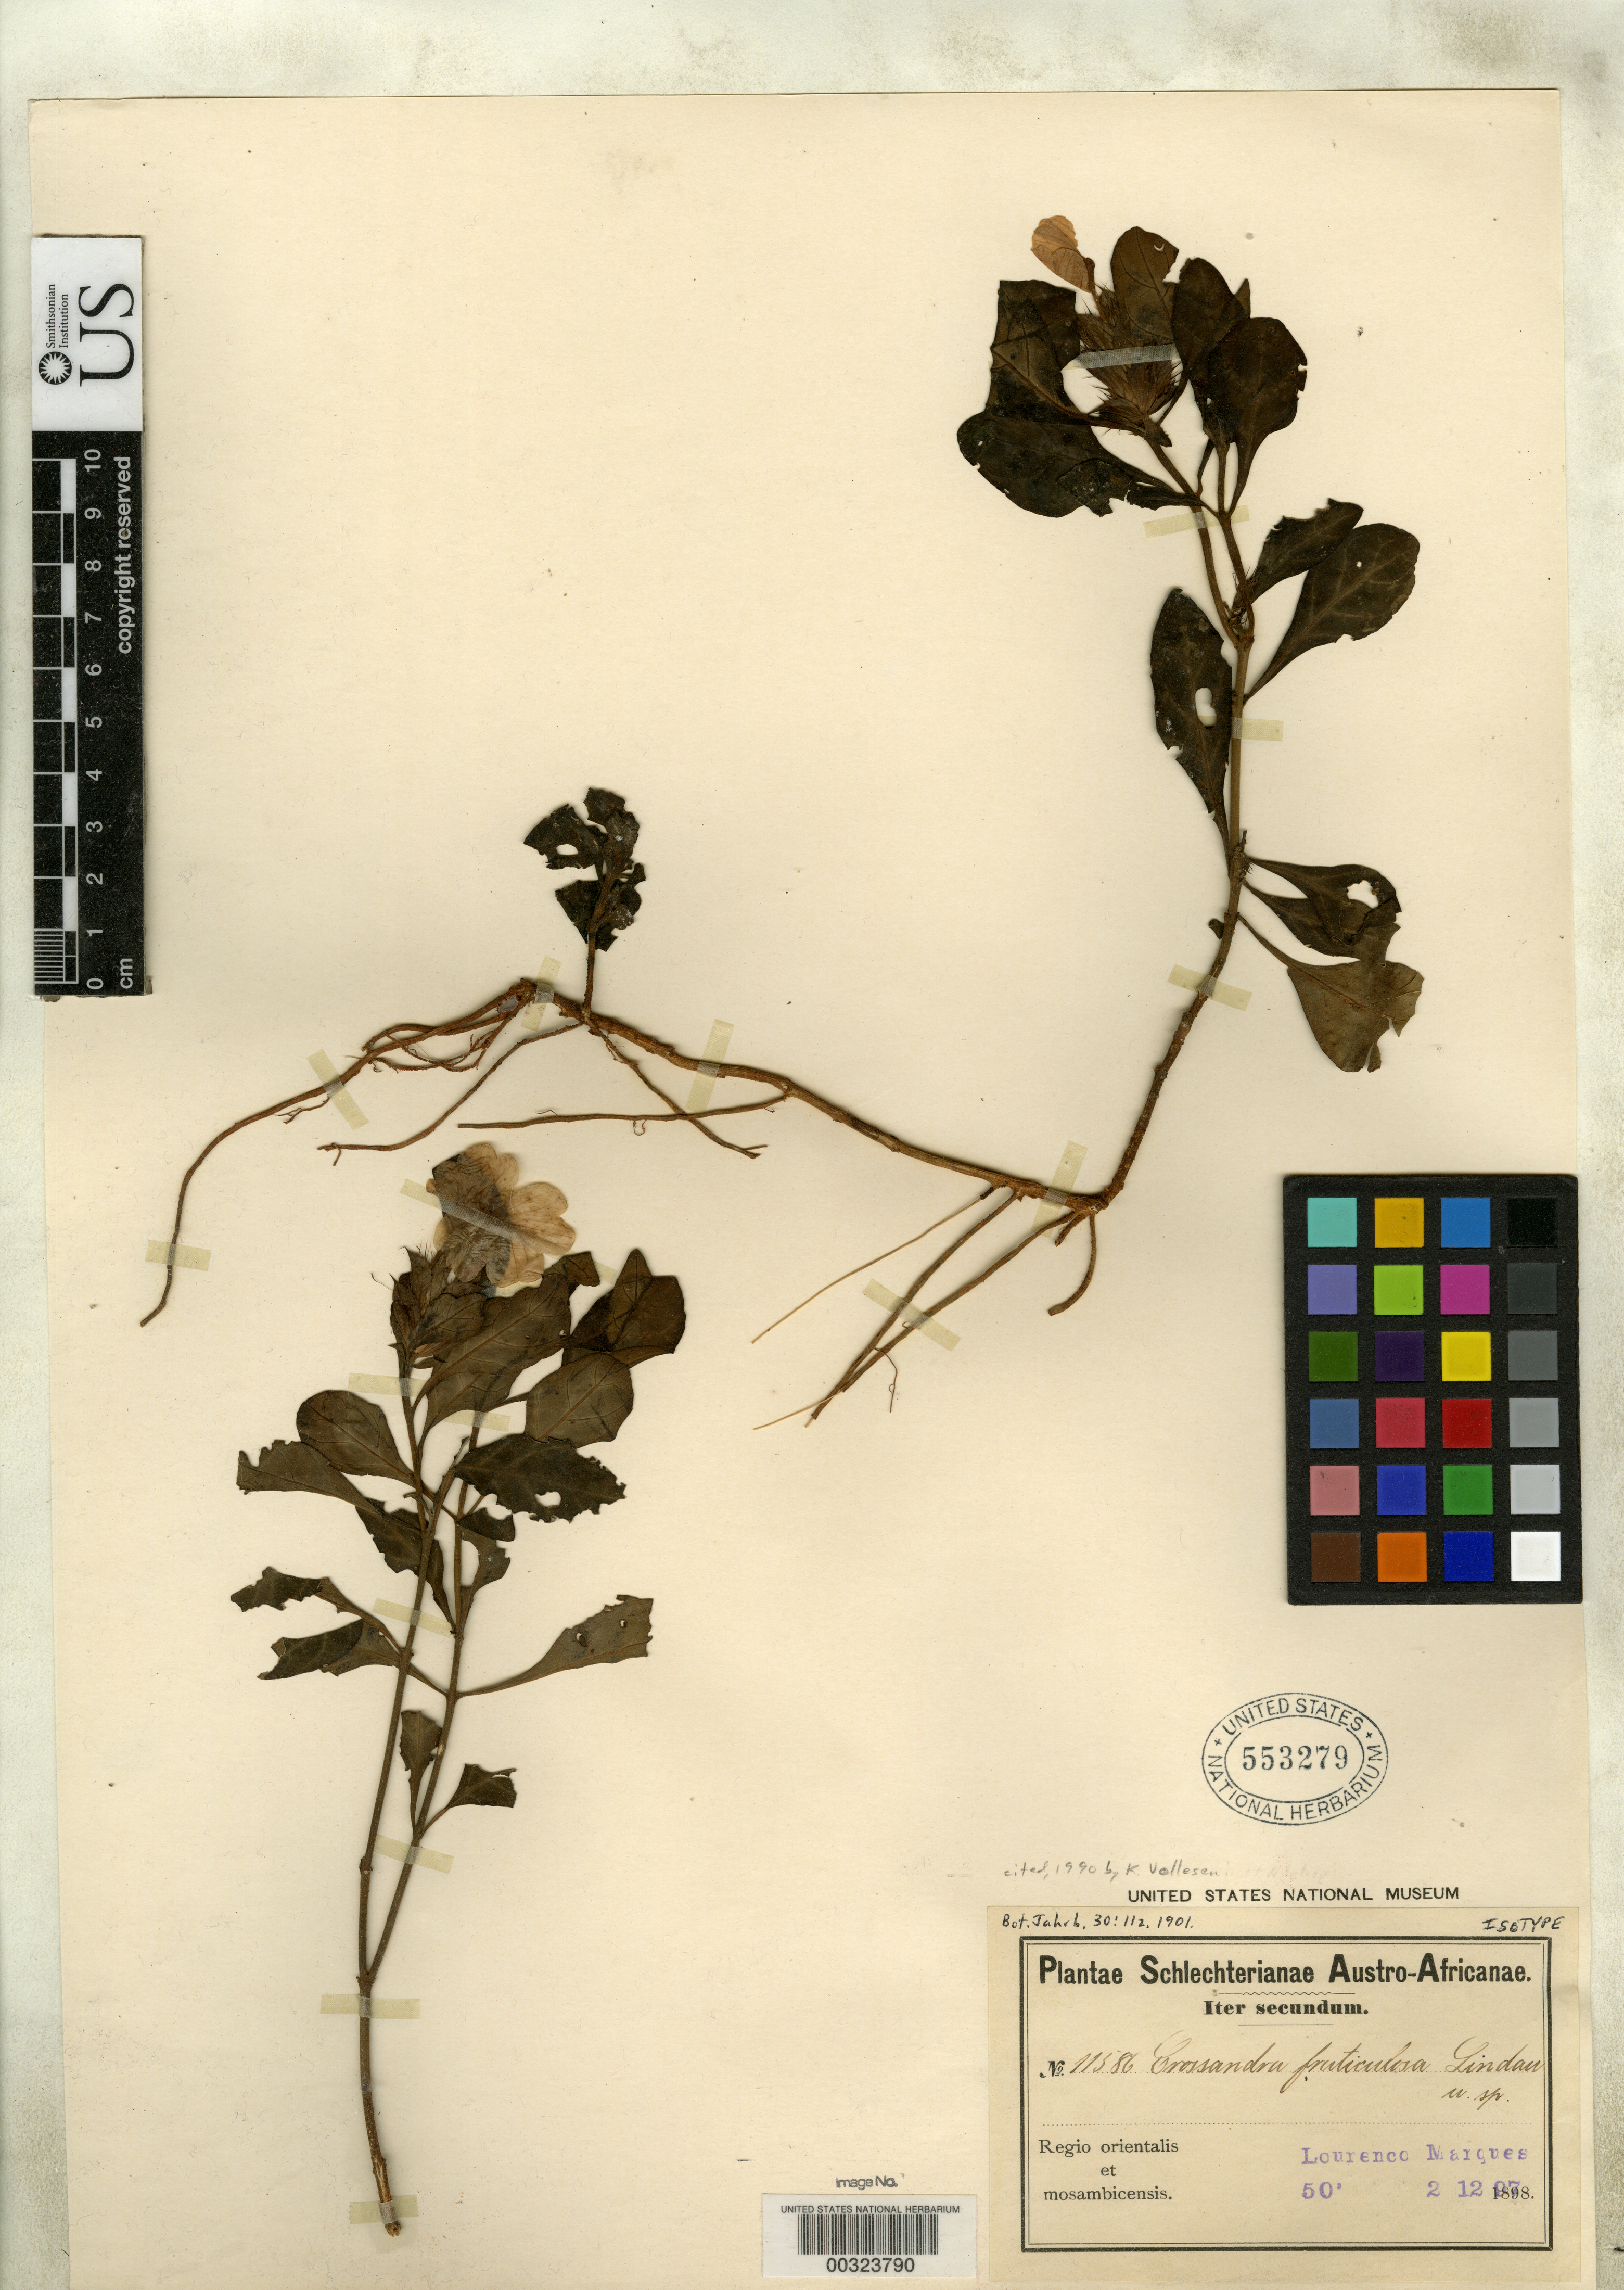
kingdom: Plantae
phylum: Tracheophyta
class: Magnoliopsida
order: Lamiales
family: Acanthaceae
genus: Crossandra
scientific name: Crossandra fruticulosa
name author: Lindau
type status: Isotype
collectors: F. R. R. Schlechter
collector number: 11586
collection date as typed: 02 Dec 1897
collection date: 1897-12-02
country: Mozambique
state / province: Maputo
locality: Lourenço Marques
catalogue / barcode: US 553279